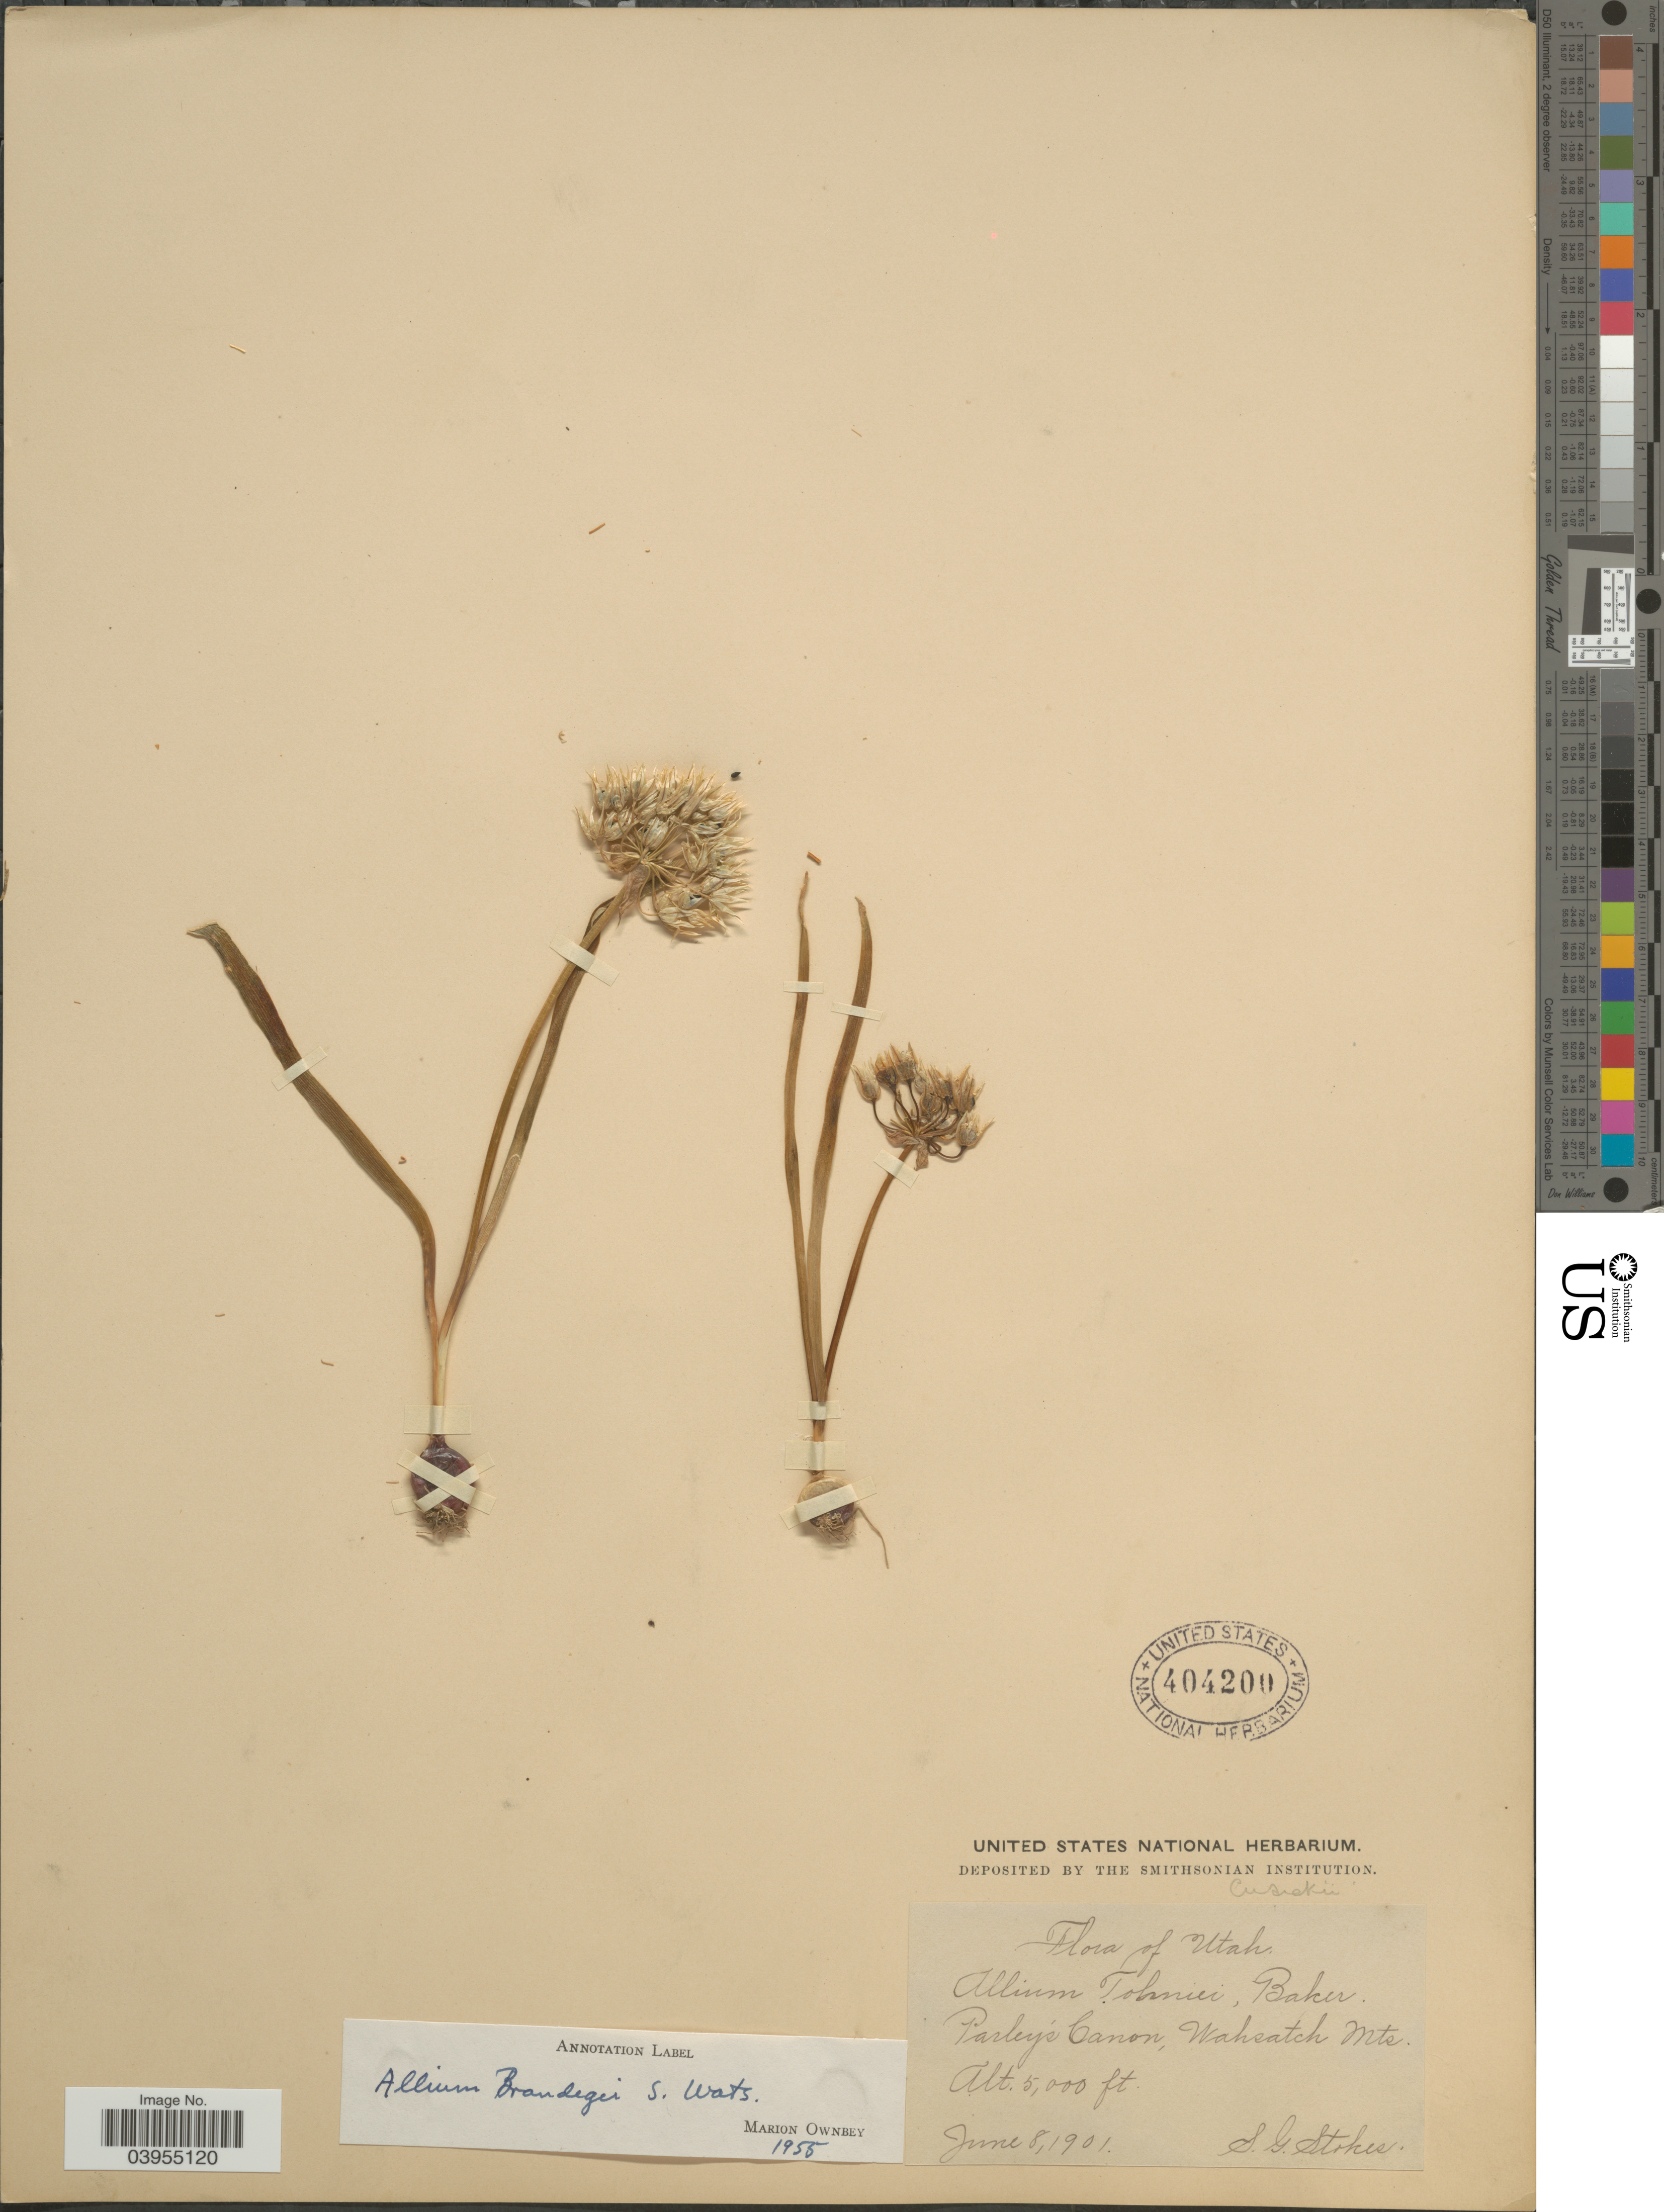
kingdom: Plantae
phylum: Tracheophyta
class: Liliopsida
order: Asparagales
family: Amaryllidaceae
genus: Allium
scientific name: Allium brandegeei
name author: S. Watson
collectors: S. G. Stokes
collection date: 1901-06-08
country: United States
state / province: Utah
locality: Parley's Canon, Wahsatch Mts.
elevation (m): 1524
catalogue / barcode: US 404200